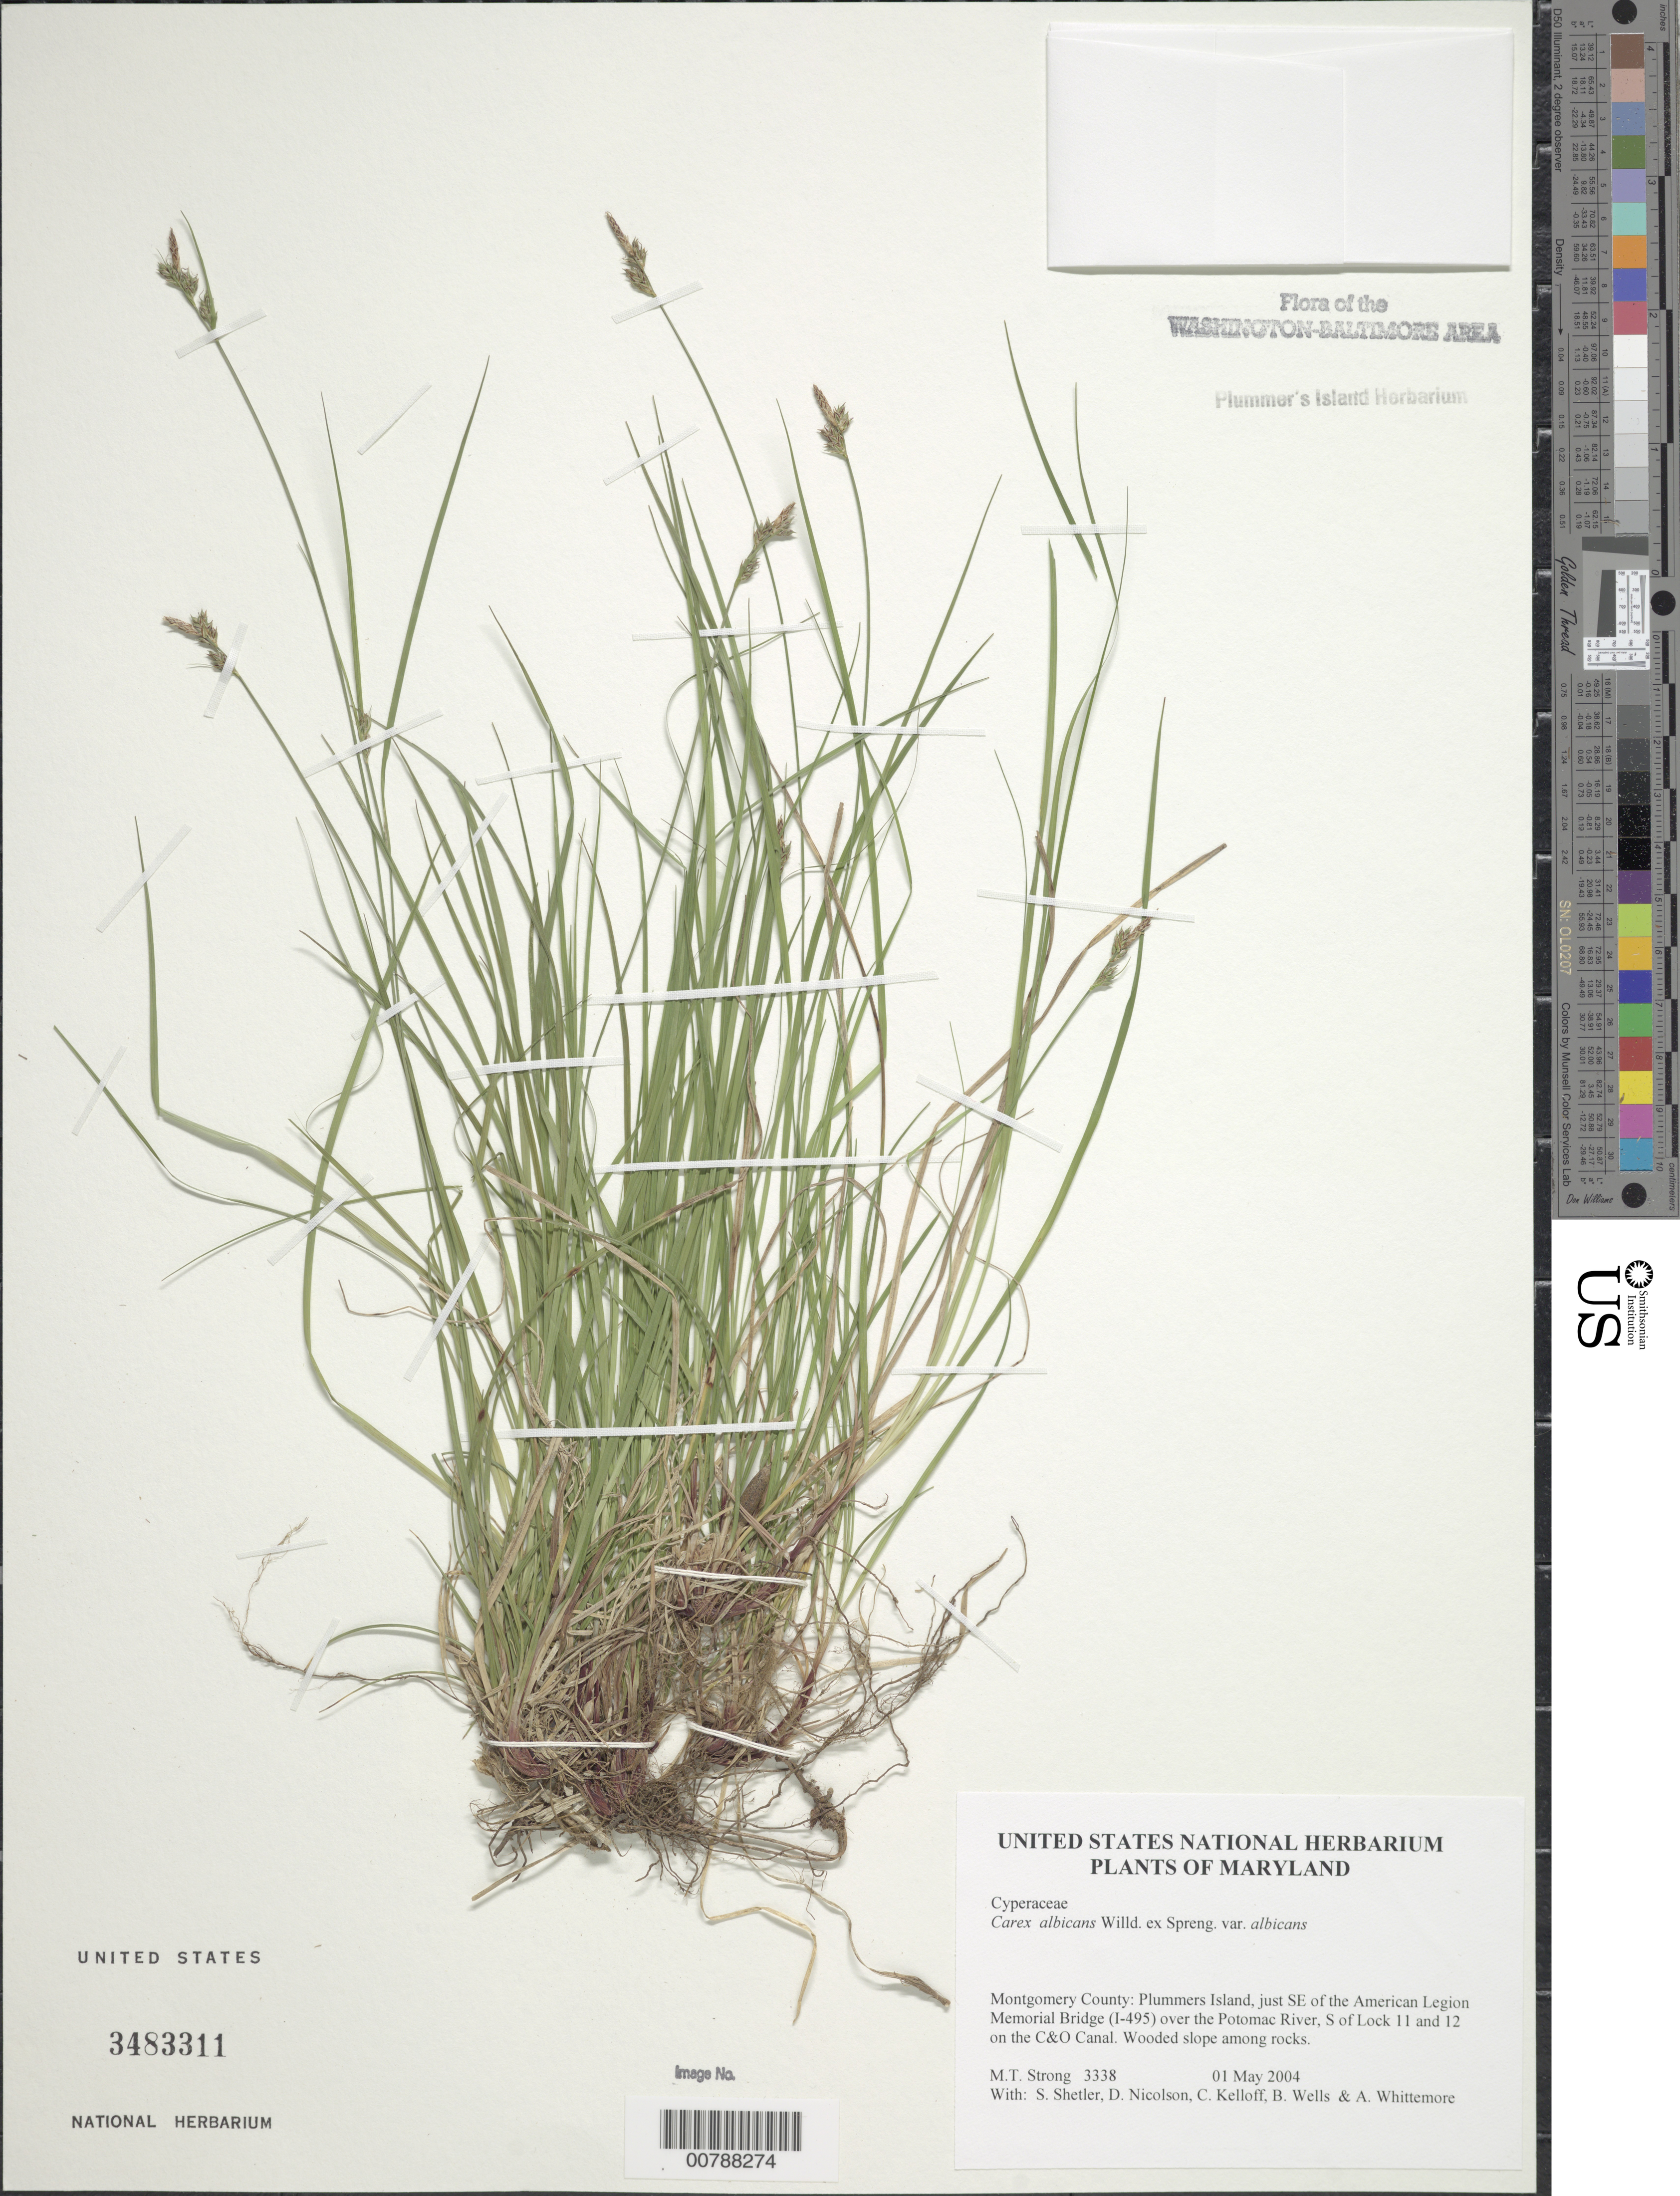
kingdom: Plantae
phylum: Tracheophyta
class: Liliopsida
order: Poales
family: Cyperaceae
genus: Carex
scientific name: Carex albicans var. albicans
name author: Willd. ex Spreng.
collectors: M. T. Strong, S. Shetler, D. H. Nicolson, C. L. Kelloff, B. Wells & A. Whittemore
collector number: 3338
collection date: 2004-05-01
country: United States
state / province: Maryland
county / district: Montgomery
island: Plummers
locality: Plummers Island, just SE of the American Legion Memorial Bridge (I-495) over the Potomac River, S of Lock 11 and 12 on the C&O Canal.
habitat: Wooded slope among rocks.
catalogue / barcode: US 3483311